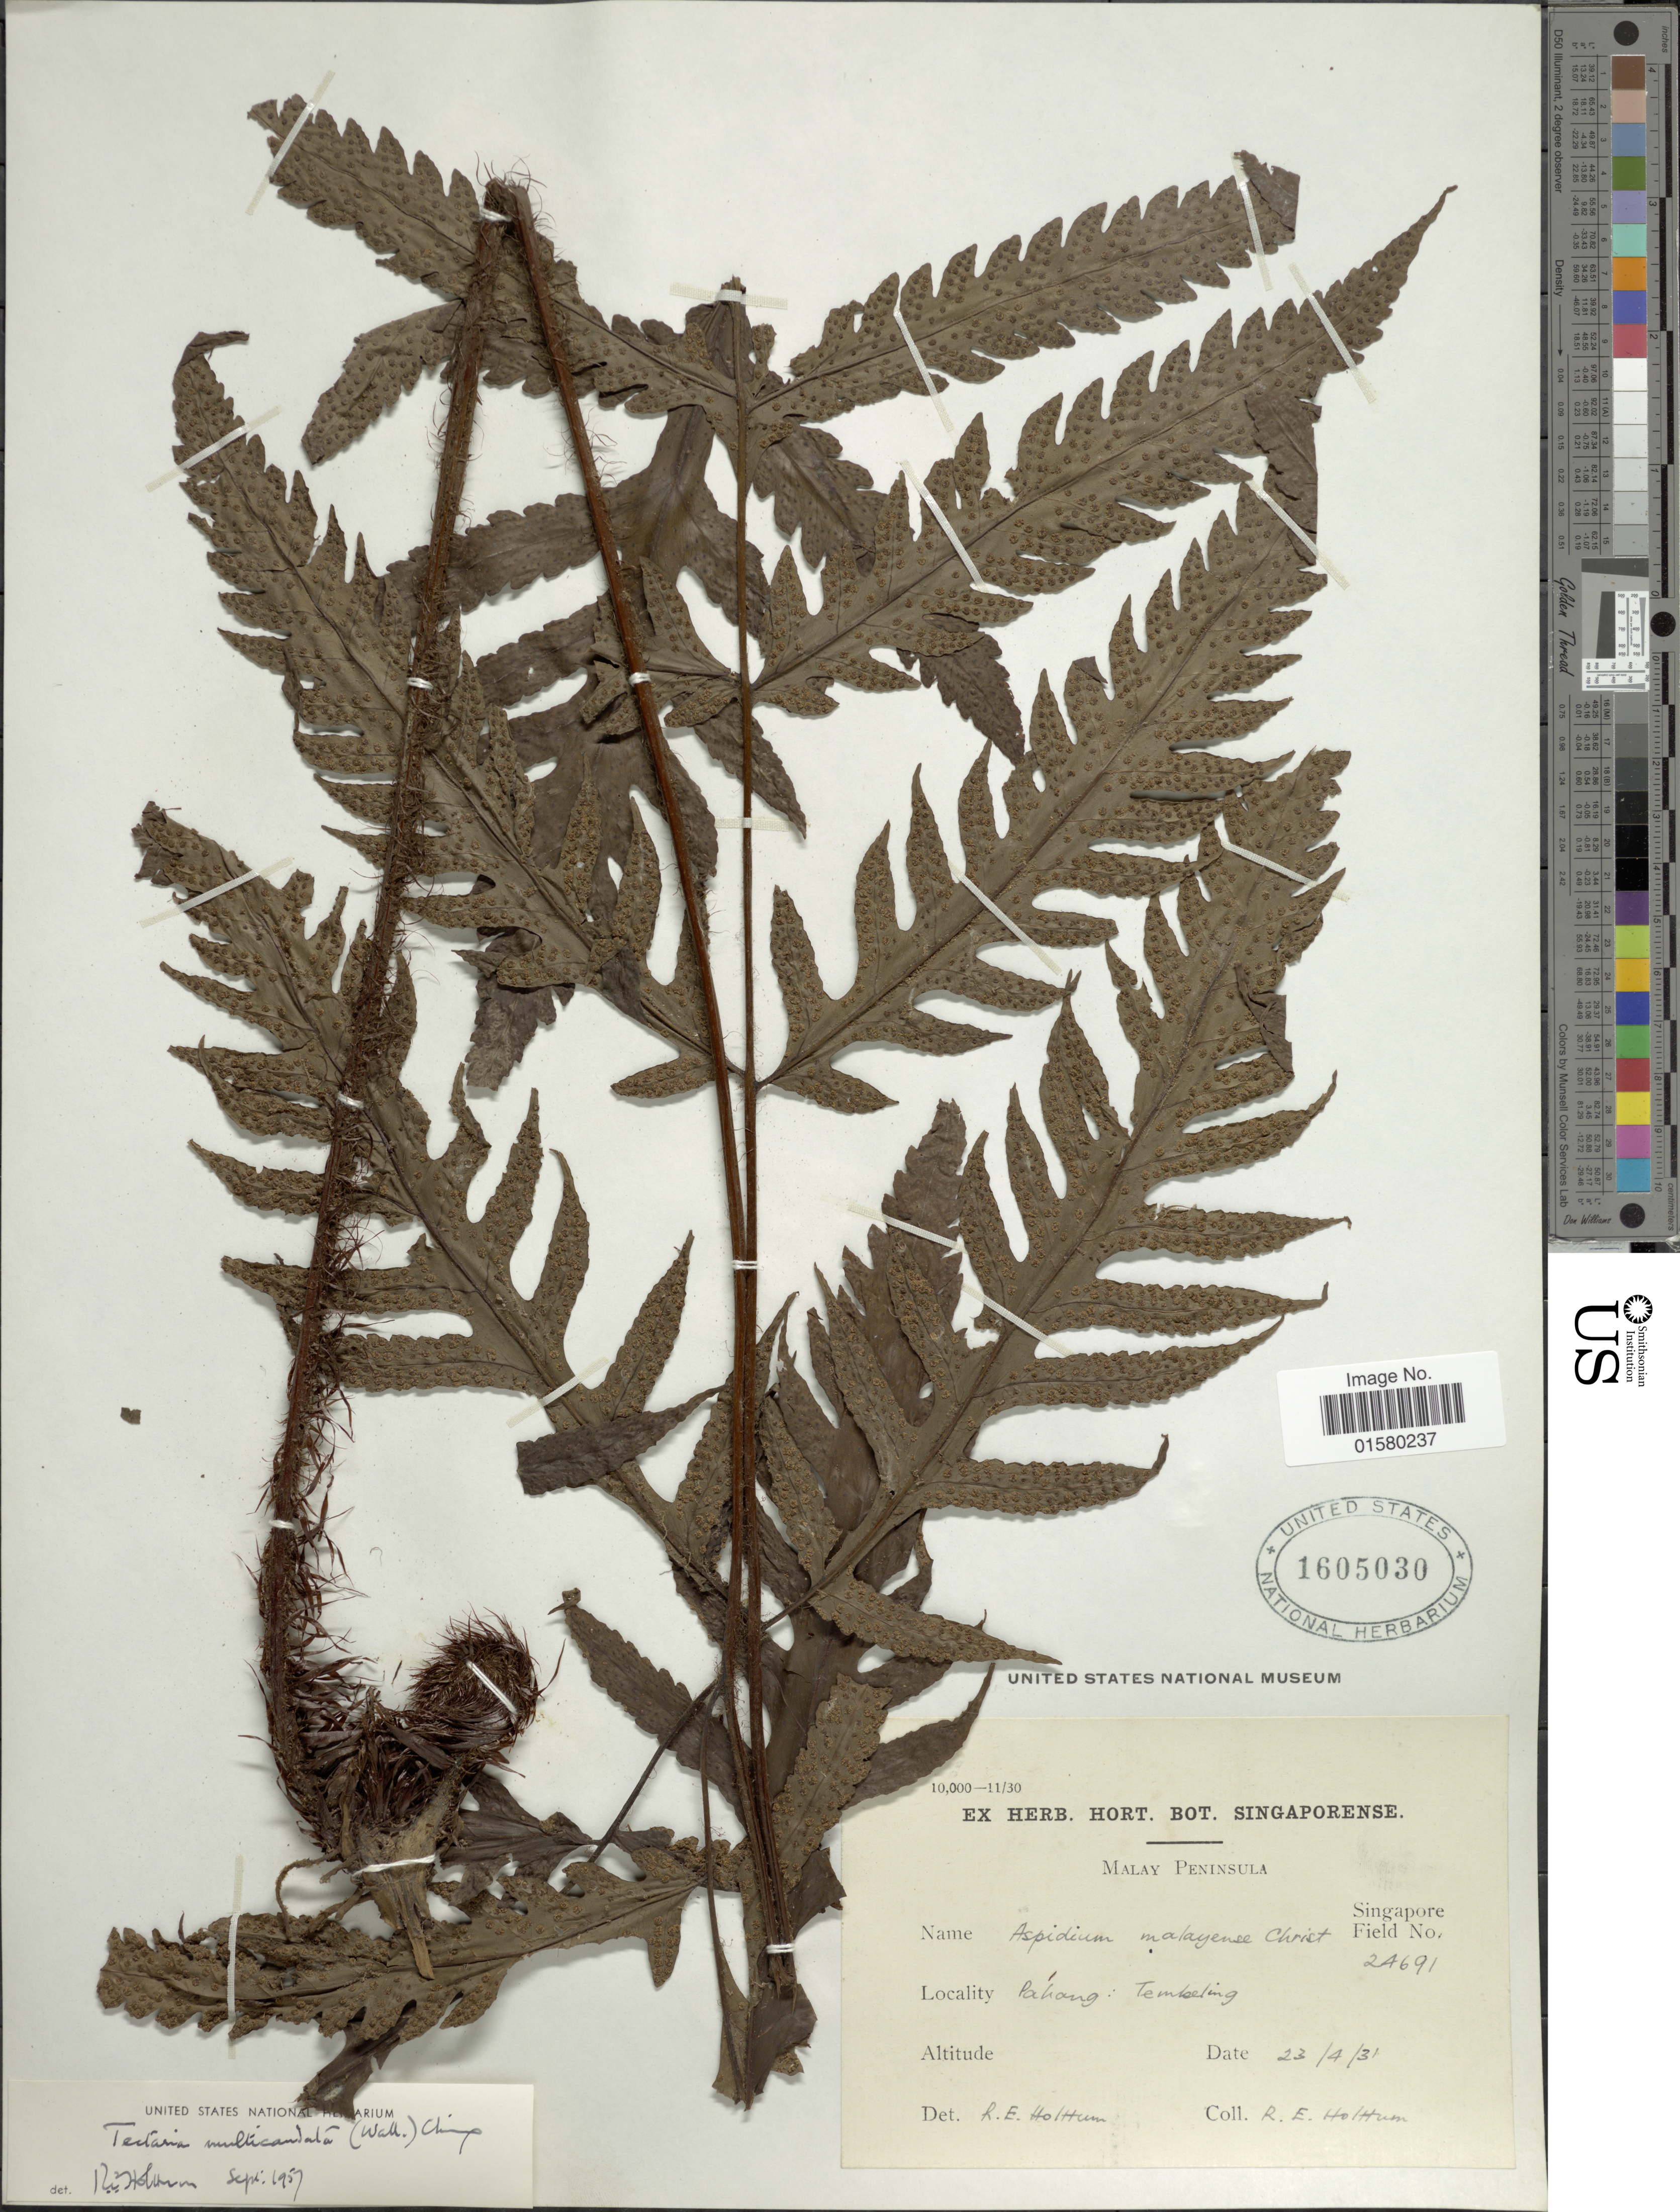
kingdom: Plantae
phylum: Tracheophyta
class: Polypodiopsida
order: Polypodiales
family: Tectariaceae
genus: Tectaria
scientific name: Tectaria griffithii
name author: (Baker) C. Chr.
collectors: R. E. Holttum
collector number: Singapore Field 24691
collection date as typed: Transcribed d/m/y: 23/4/31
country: Malaysia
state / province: Pahang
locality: Malay Peninsula, Pahang: Tembeling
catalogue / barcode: US 1605030